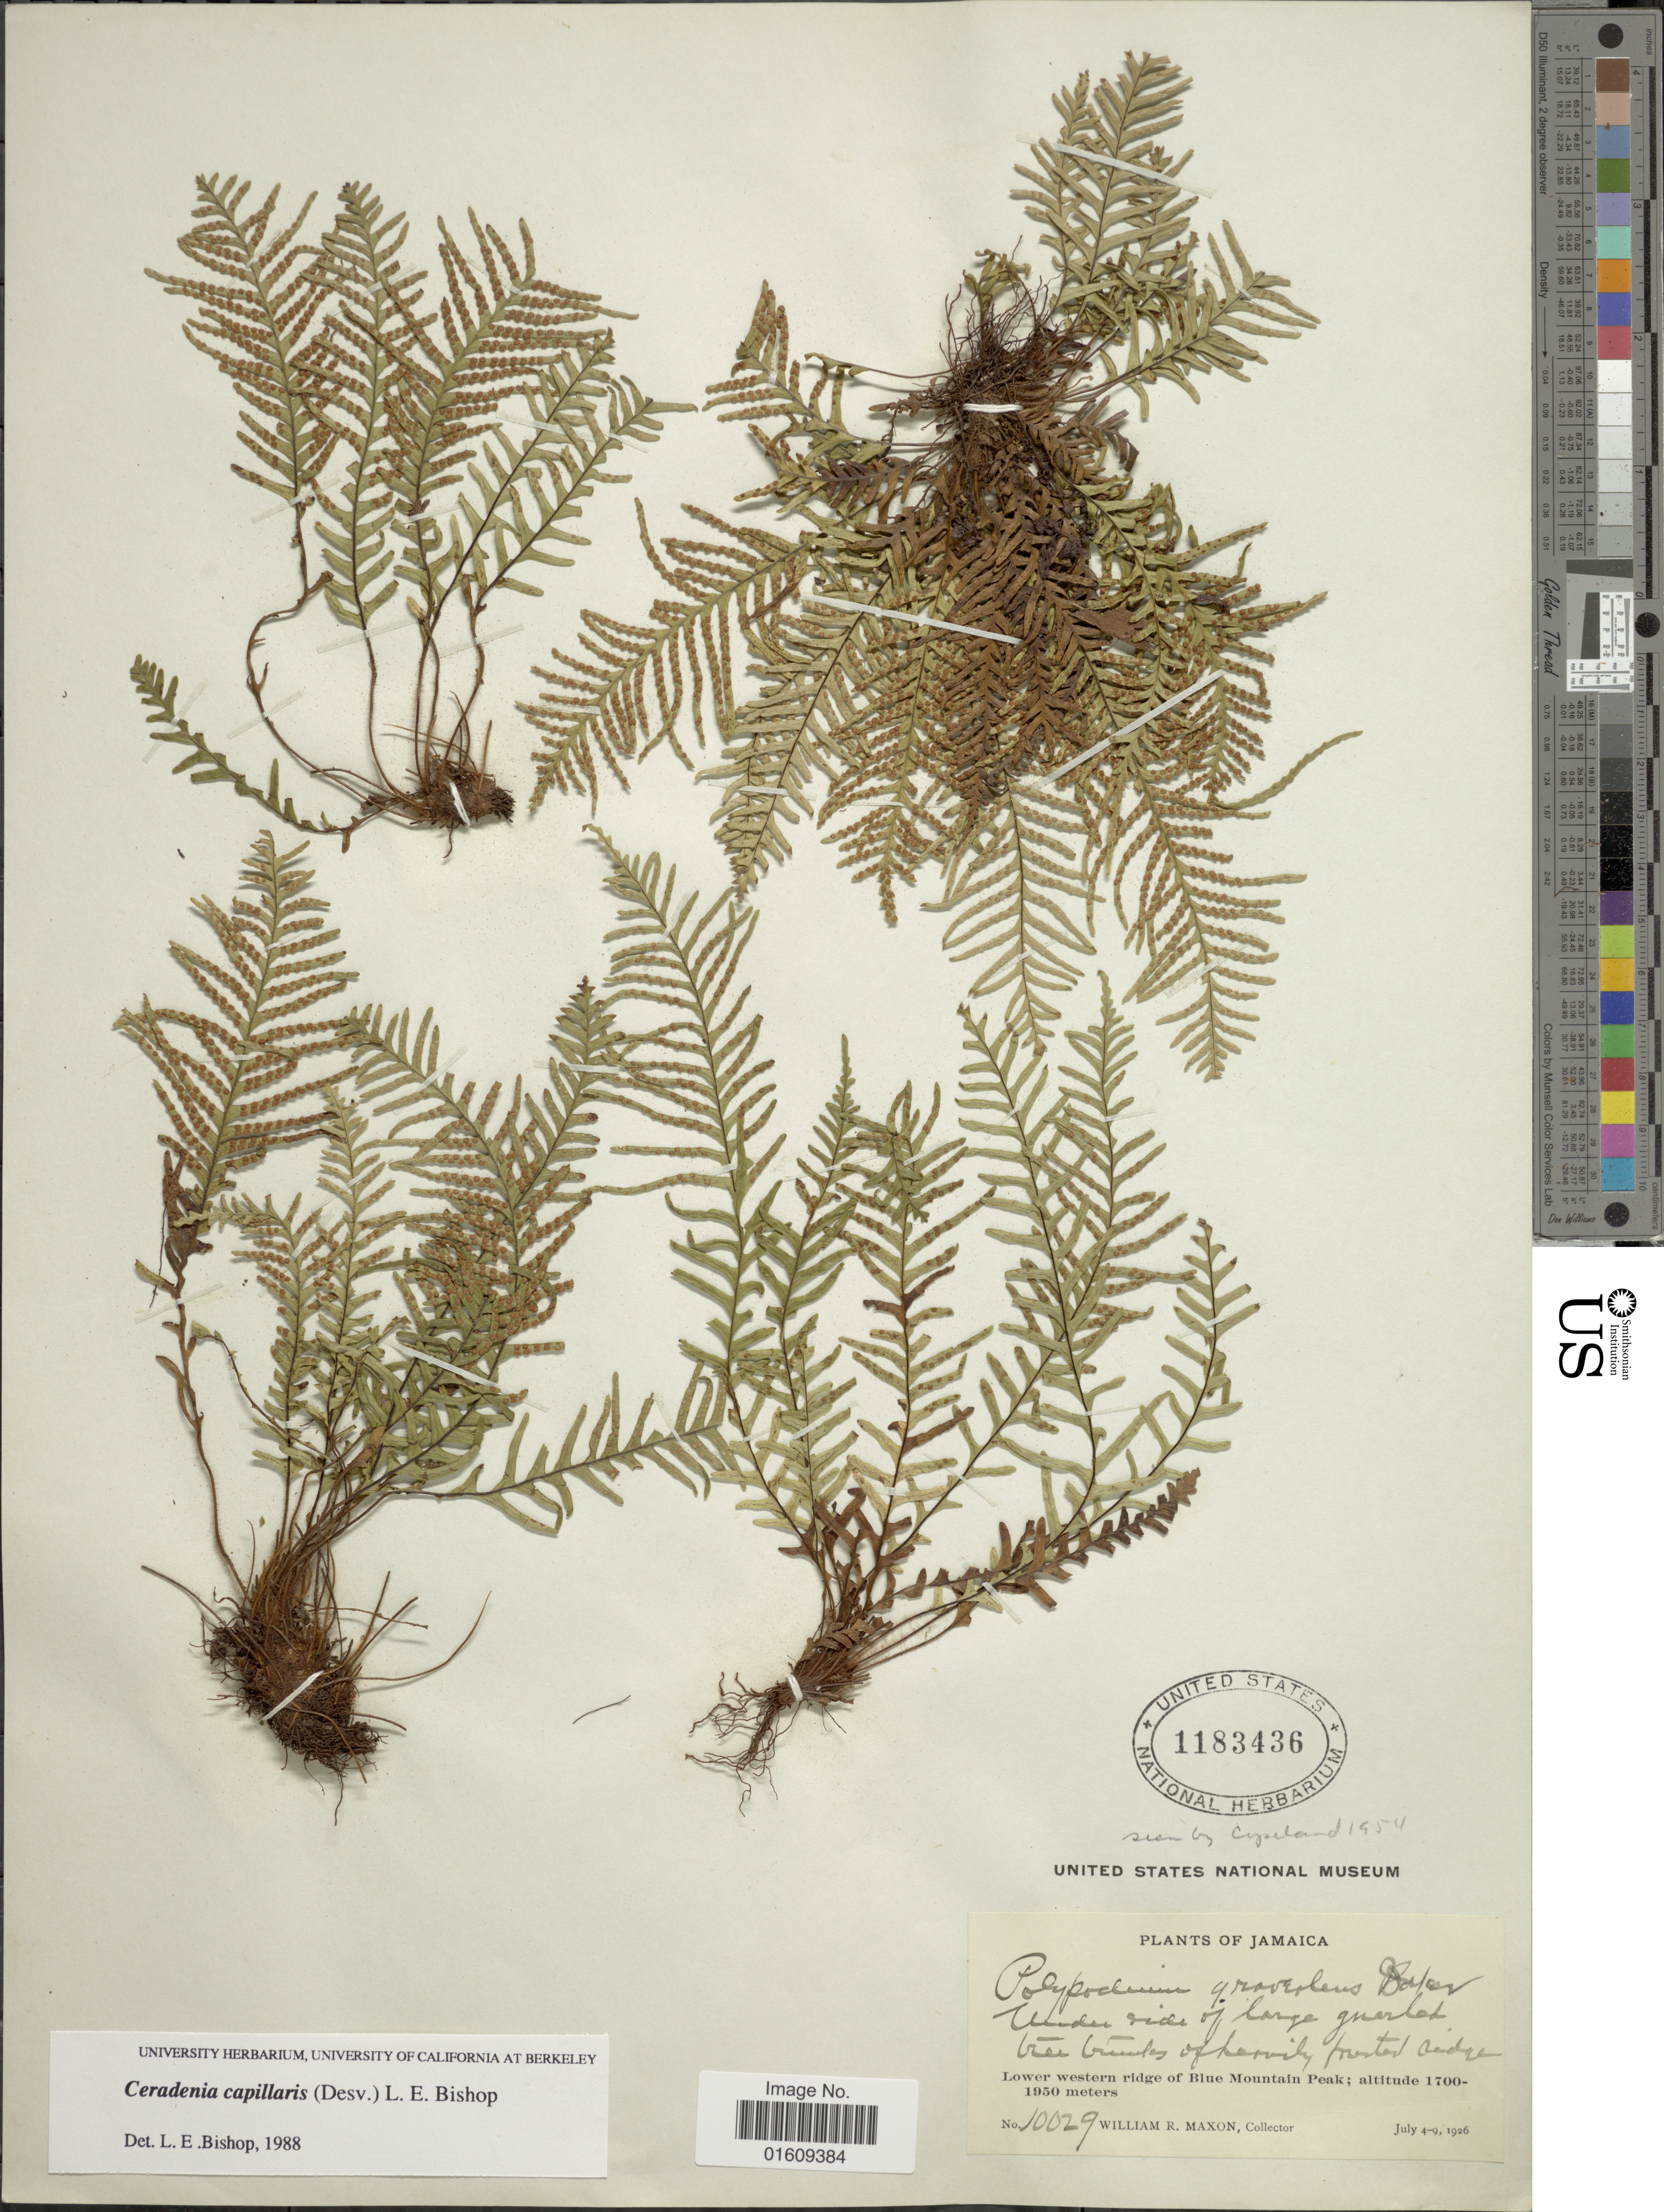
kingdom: Plantae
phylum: Tracheophyta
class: Polypodiopsida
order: Polypodiales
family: Polypodiaceae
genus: Ceradenia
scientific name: Ceradenia capillaris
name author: (Desv.) L.E. Bishop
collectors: W. R. Maxon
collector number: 10029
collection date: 1926-07-04/1926-07-09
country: Jamaica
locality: Jamaica, Lower western ridge of Blue Mountain Peak.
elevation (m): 1700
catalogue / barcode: US 1183436